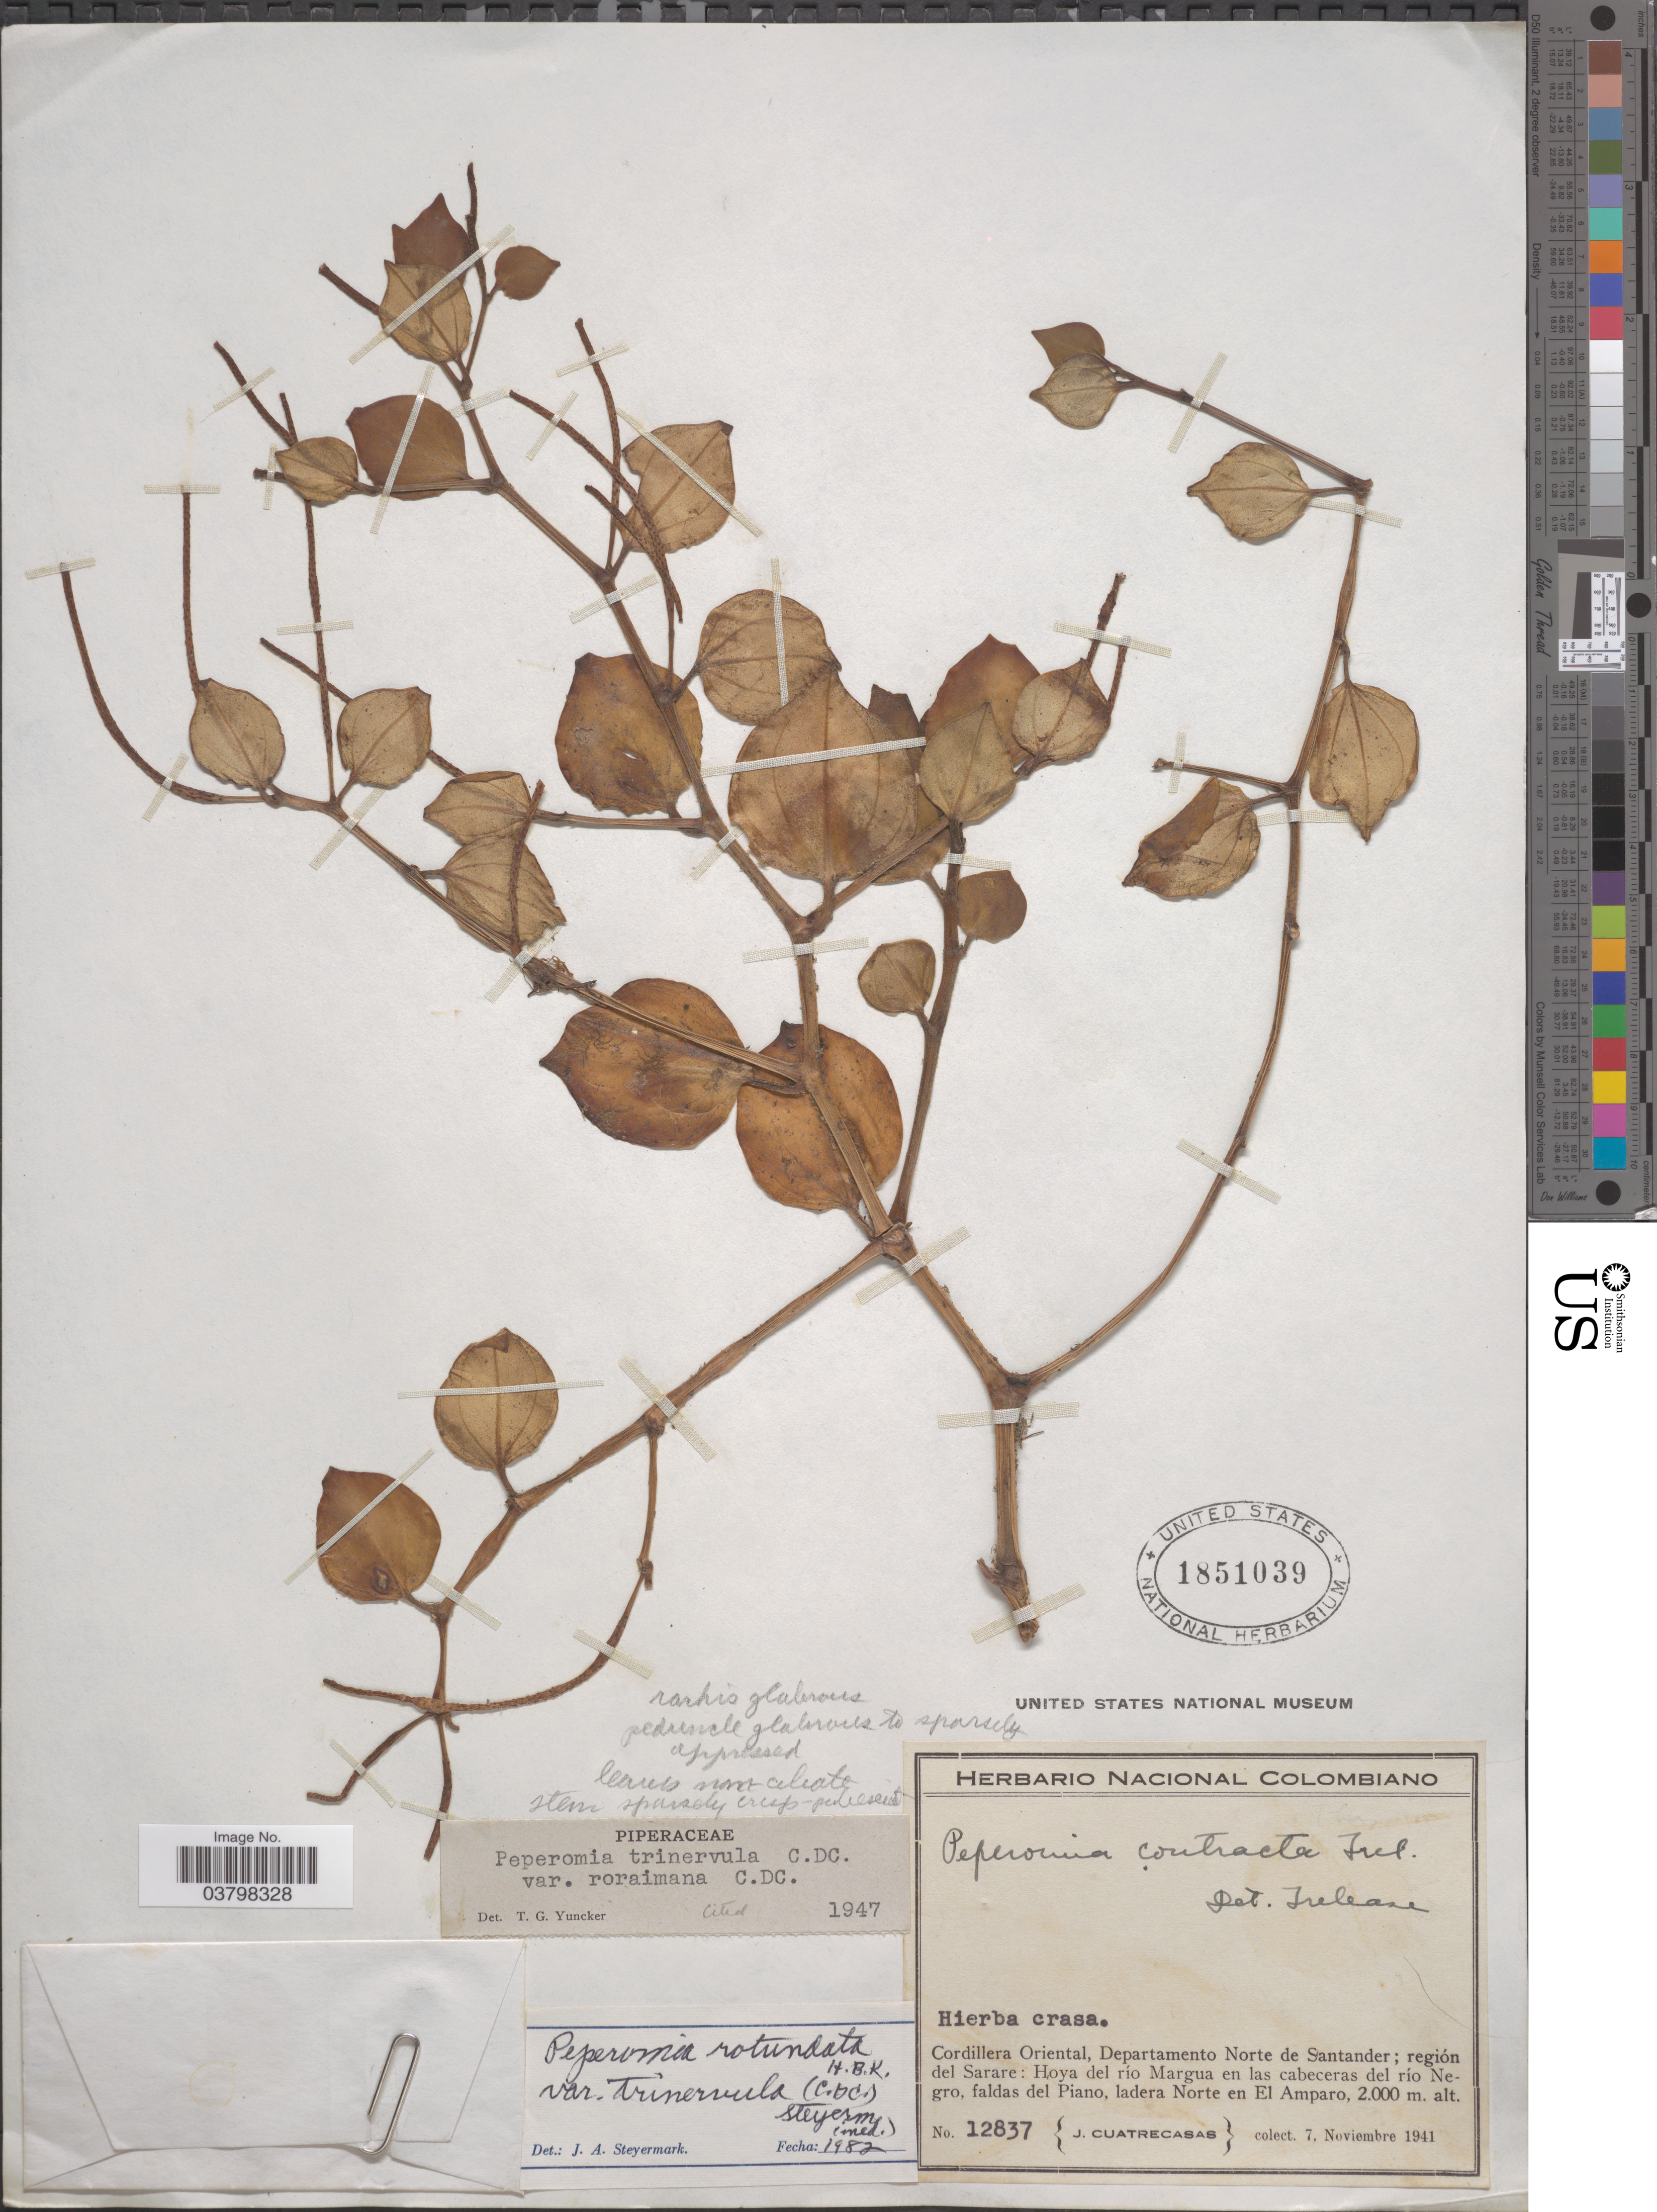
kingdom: Plantae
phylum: Tracheophyta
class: Magnoliopsida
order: Piperales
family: Piperaceae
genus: Peperomia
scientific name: Peperomia rotundata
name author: Kunth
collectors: J. Cuatrecasas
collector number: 12837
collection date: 1941-11-07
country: Colombia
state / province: Norte de Santander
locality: Cordillera Oriental, Departamento Norte de Santander; región del Sarare: Hoya del río Margua en las cabeceras del rio Negro, faldas del Piano, ladera Norte en El Amparo.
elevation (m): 2000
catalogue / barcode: US 1851039